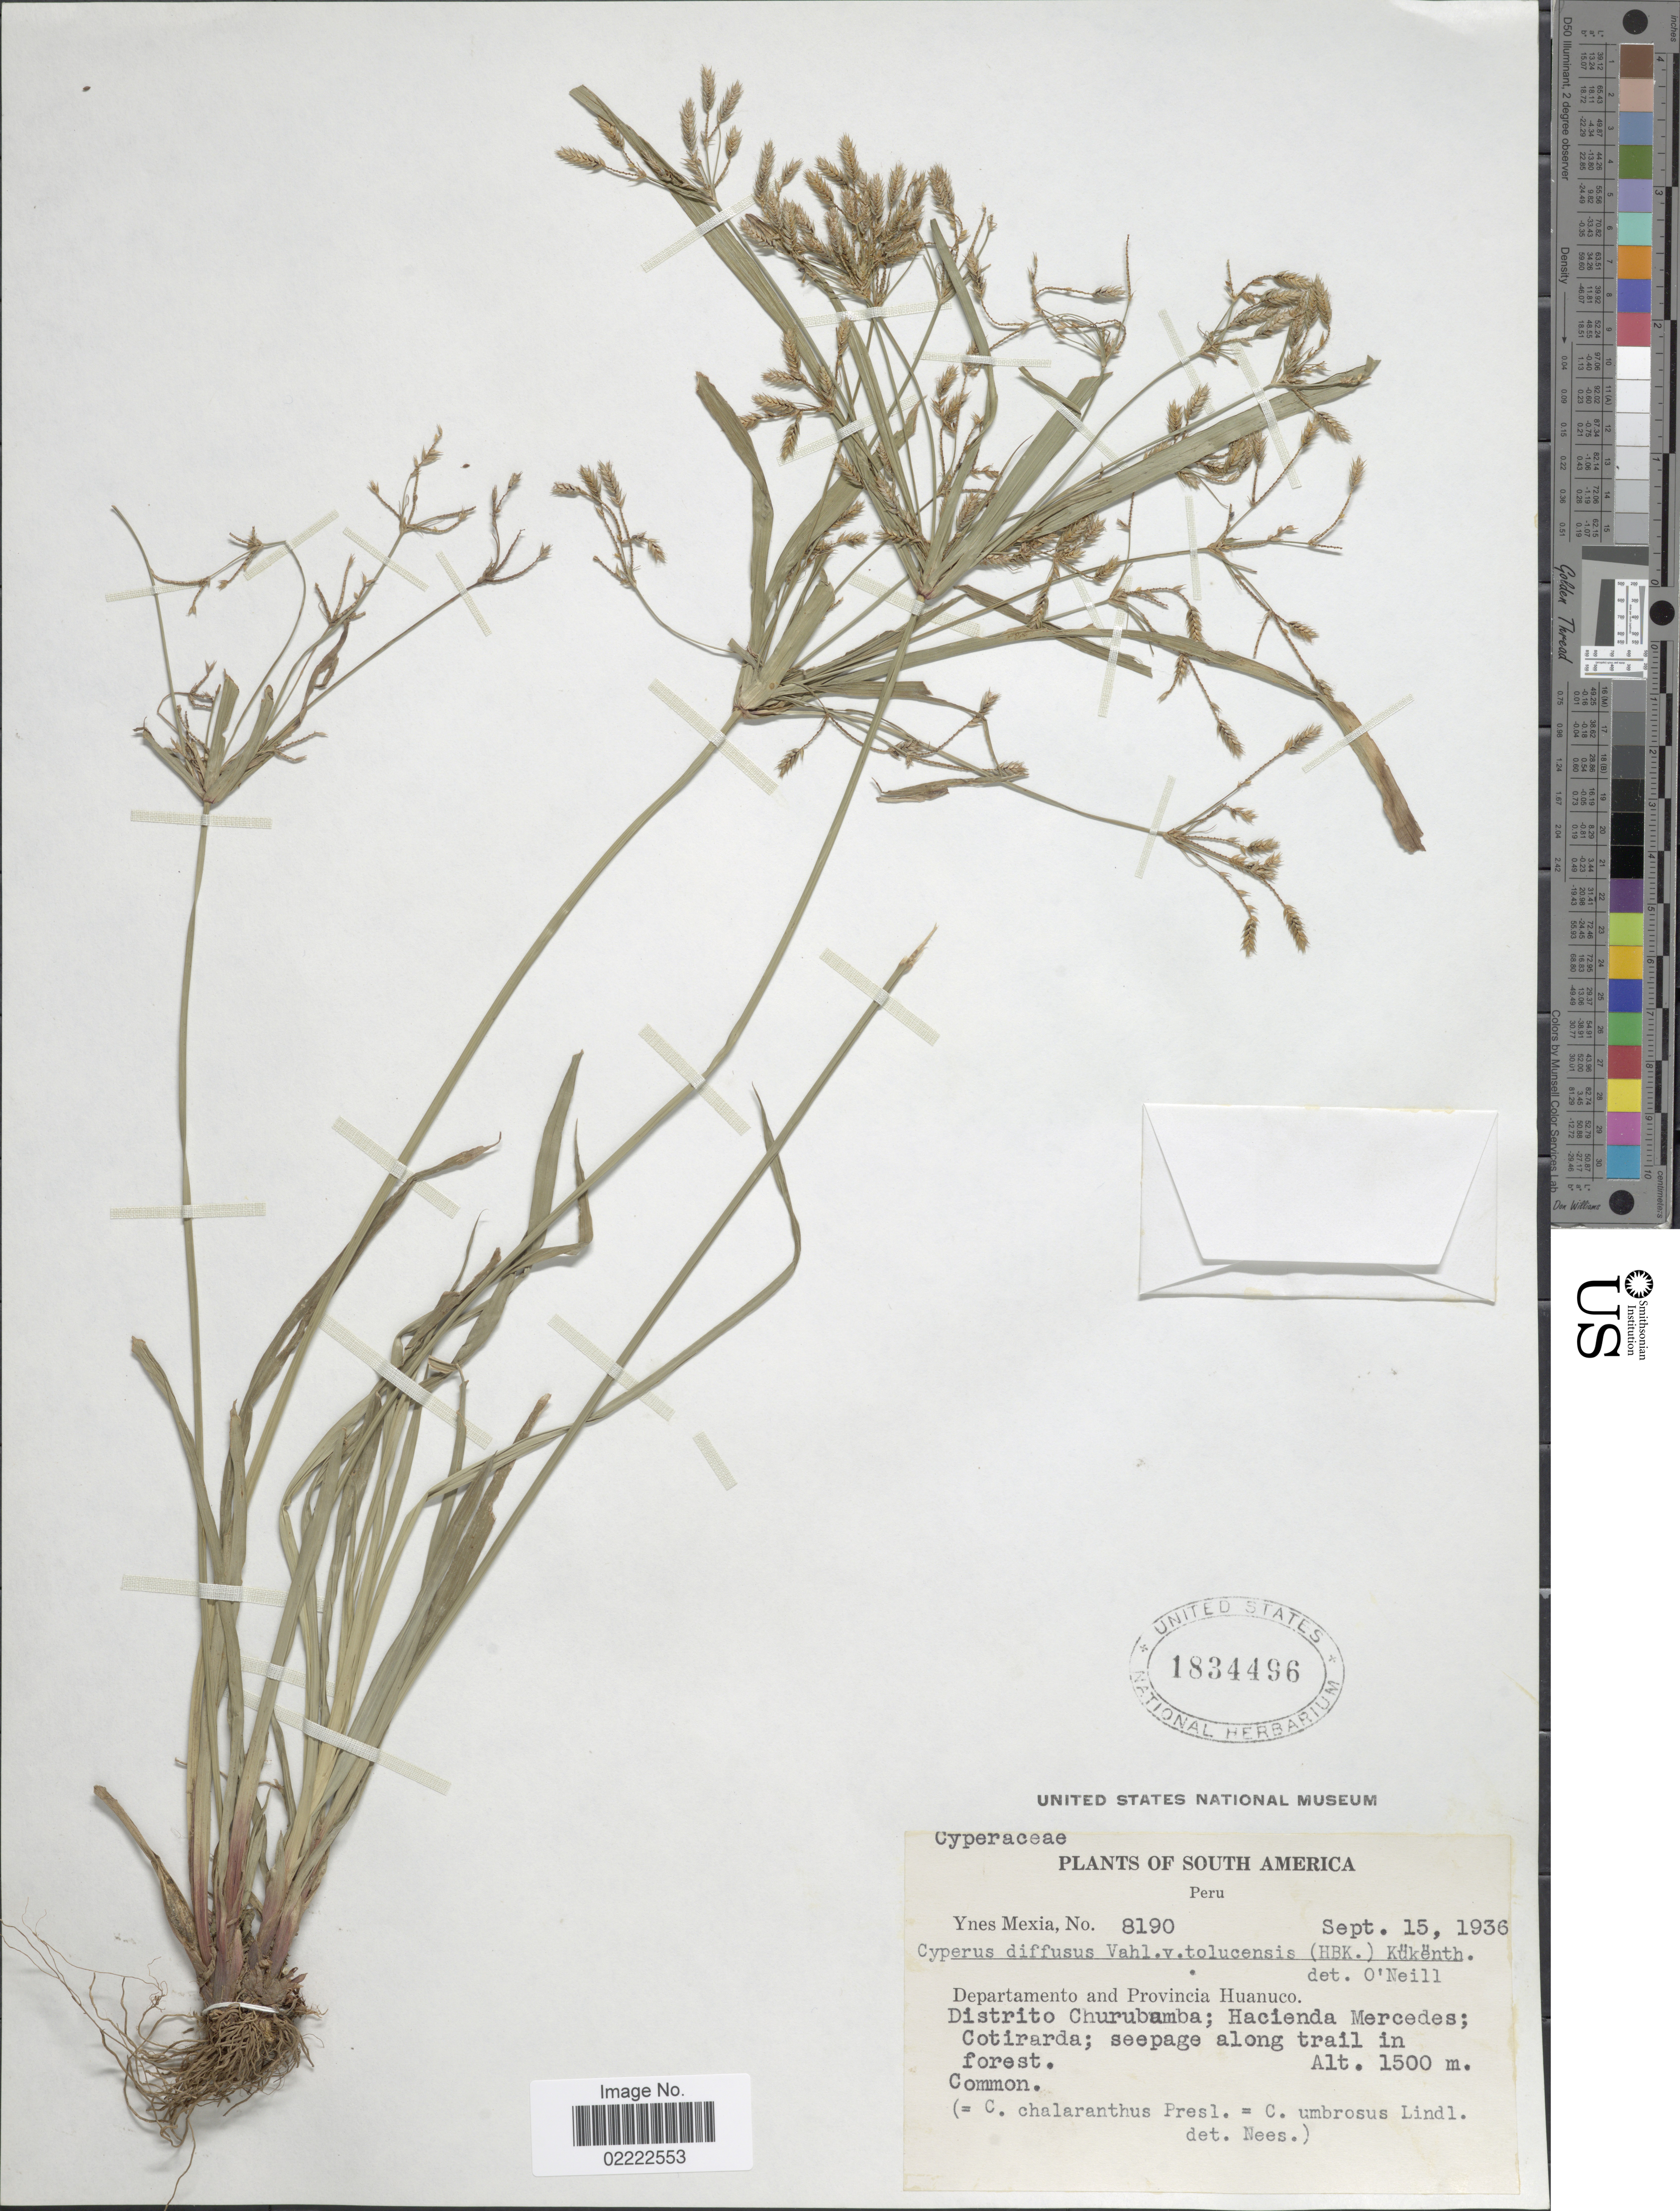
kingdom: Plantae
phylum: Tracheophyta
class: Liliopsida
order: Poales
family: Cyperaceae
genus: Cyperus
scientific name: Cyperus laxus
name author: Lam.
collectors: Y. Mexia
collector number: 8190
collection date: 1936-09-15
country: Peru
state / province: Huánuco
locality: Departamento and Provincia Huanuco, Distrito Churubamba; Hacienda Mercedes; Cotirarda; seepage along trail in forest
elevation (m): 1500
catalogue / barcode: US 1834496